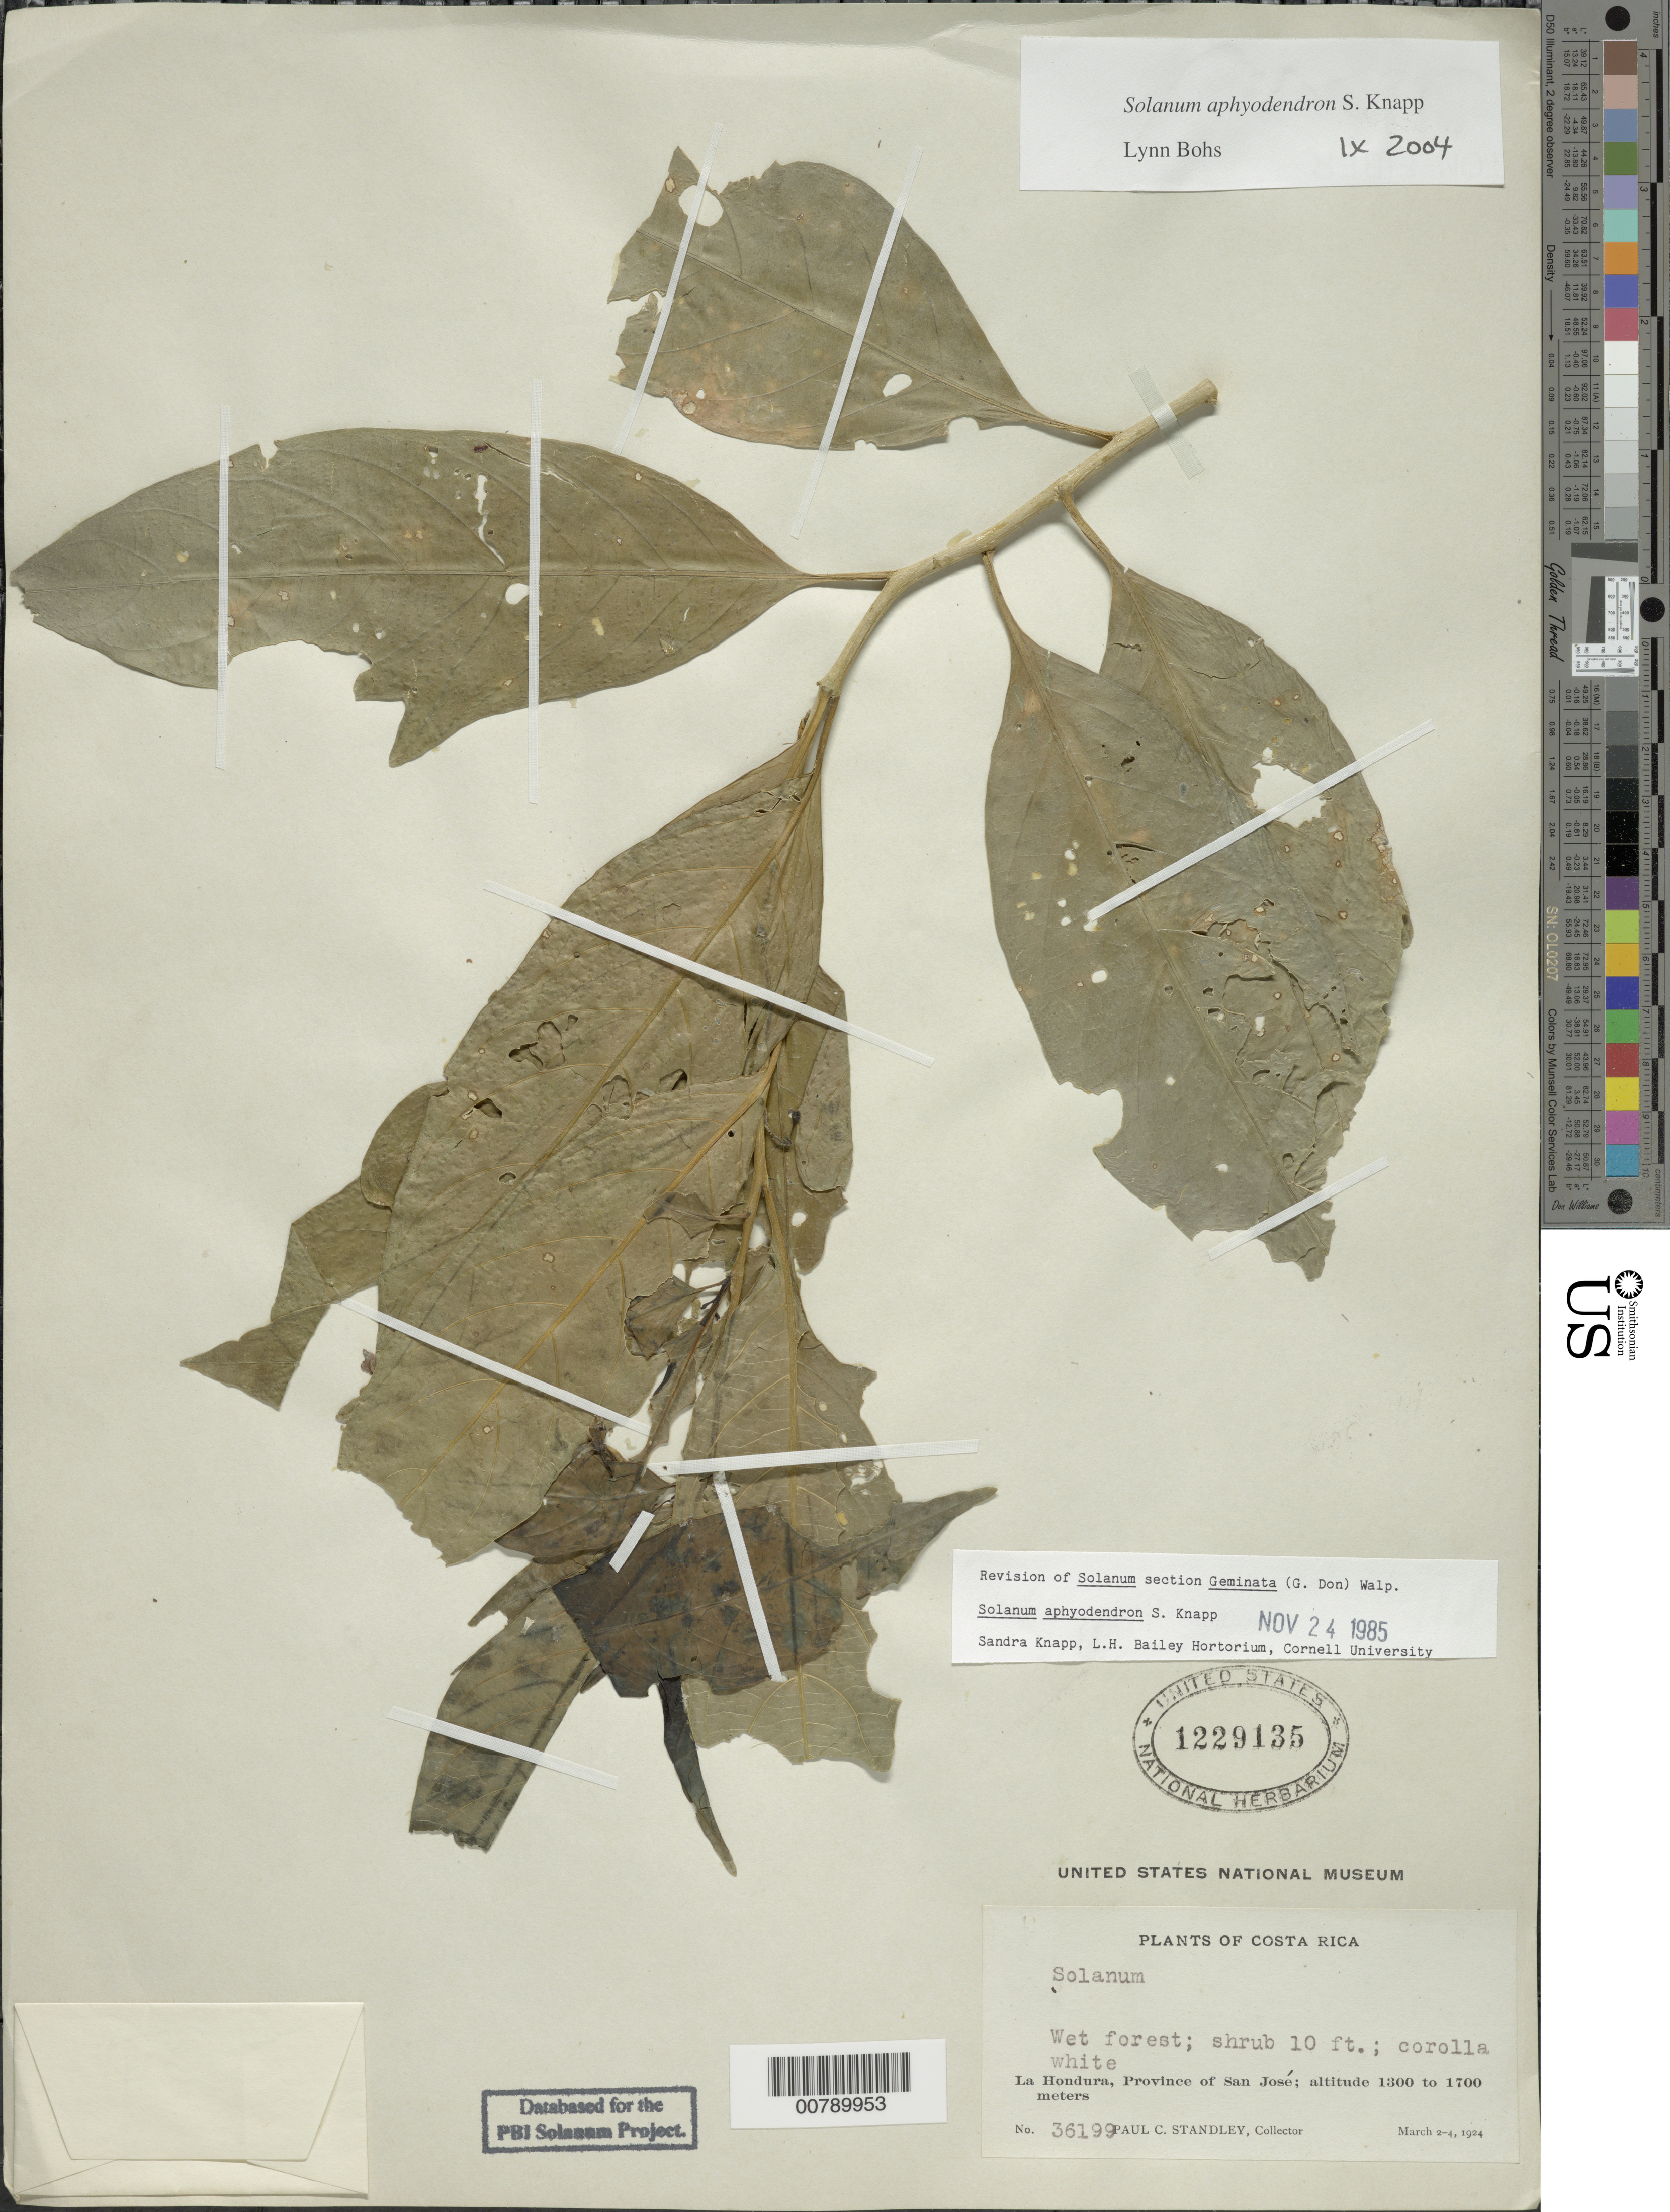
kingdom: Plantae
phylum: Tracheophyta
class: Magnoliopsida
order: Solanales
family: Solanaceae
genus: Solanum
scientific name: Solanum aphyodendron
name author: S. Knapp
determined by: Bohs, L. A.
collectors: P. C. Standley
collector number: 36199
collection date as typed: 2 Mar 1924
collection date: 1924-03-02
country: Costa Rica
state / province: San José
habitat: Wet forest.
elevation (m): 1300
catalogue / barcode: US 1229135